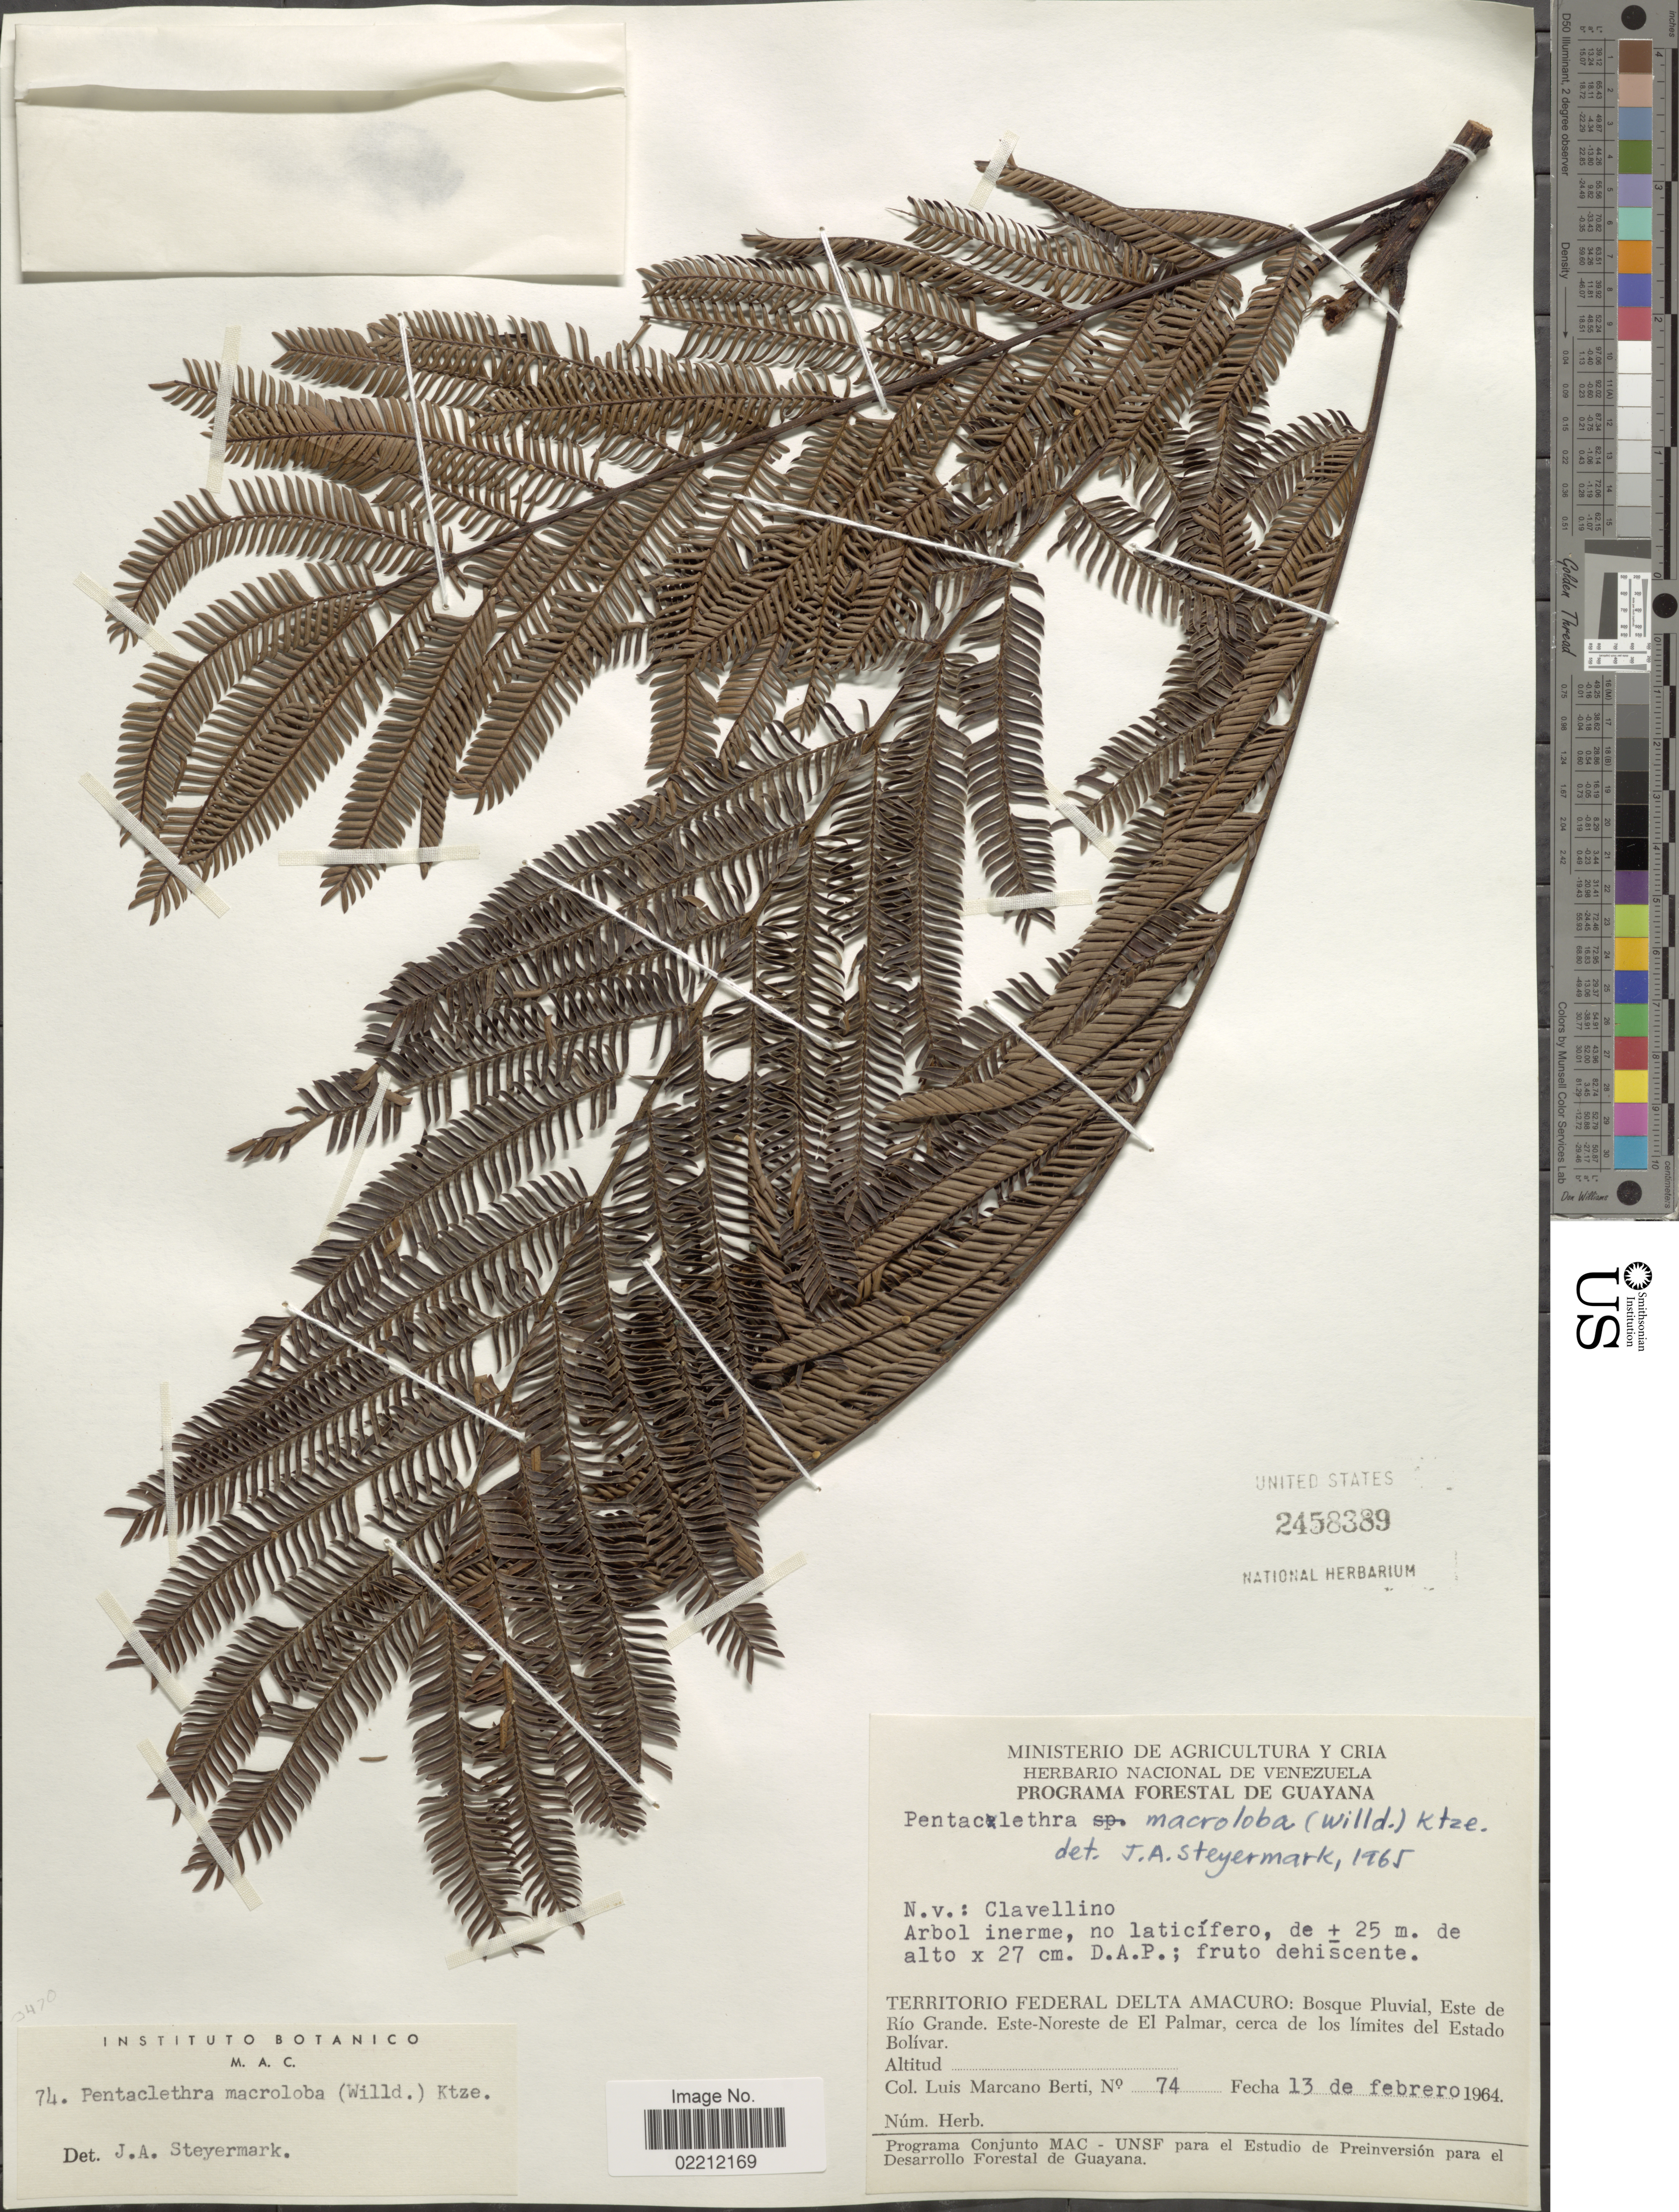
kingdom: Plantae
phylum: Tracheophyta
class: Magnoliopsida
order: Fabales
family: Fabaceae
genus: Pentaclethra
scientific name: Pentaclethra macroloba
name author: (Willd.) Kuntze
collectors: L. Marcano-Berti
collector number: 74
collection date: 1964-02-13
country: Venezuela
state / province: Delta Amacuro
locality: Territorio Federal delta Amacuro: BosquePluvial, Este de rio Grande, Este-Noreste de El Palmar, cerca de los limites del Estado Bolivar.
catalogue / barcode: US 2458389